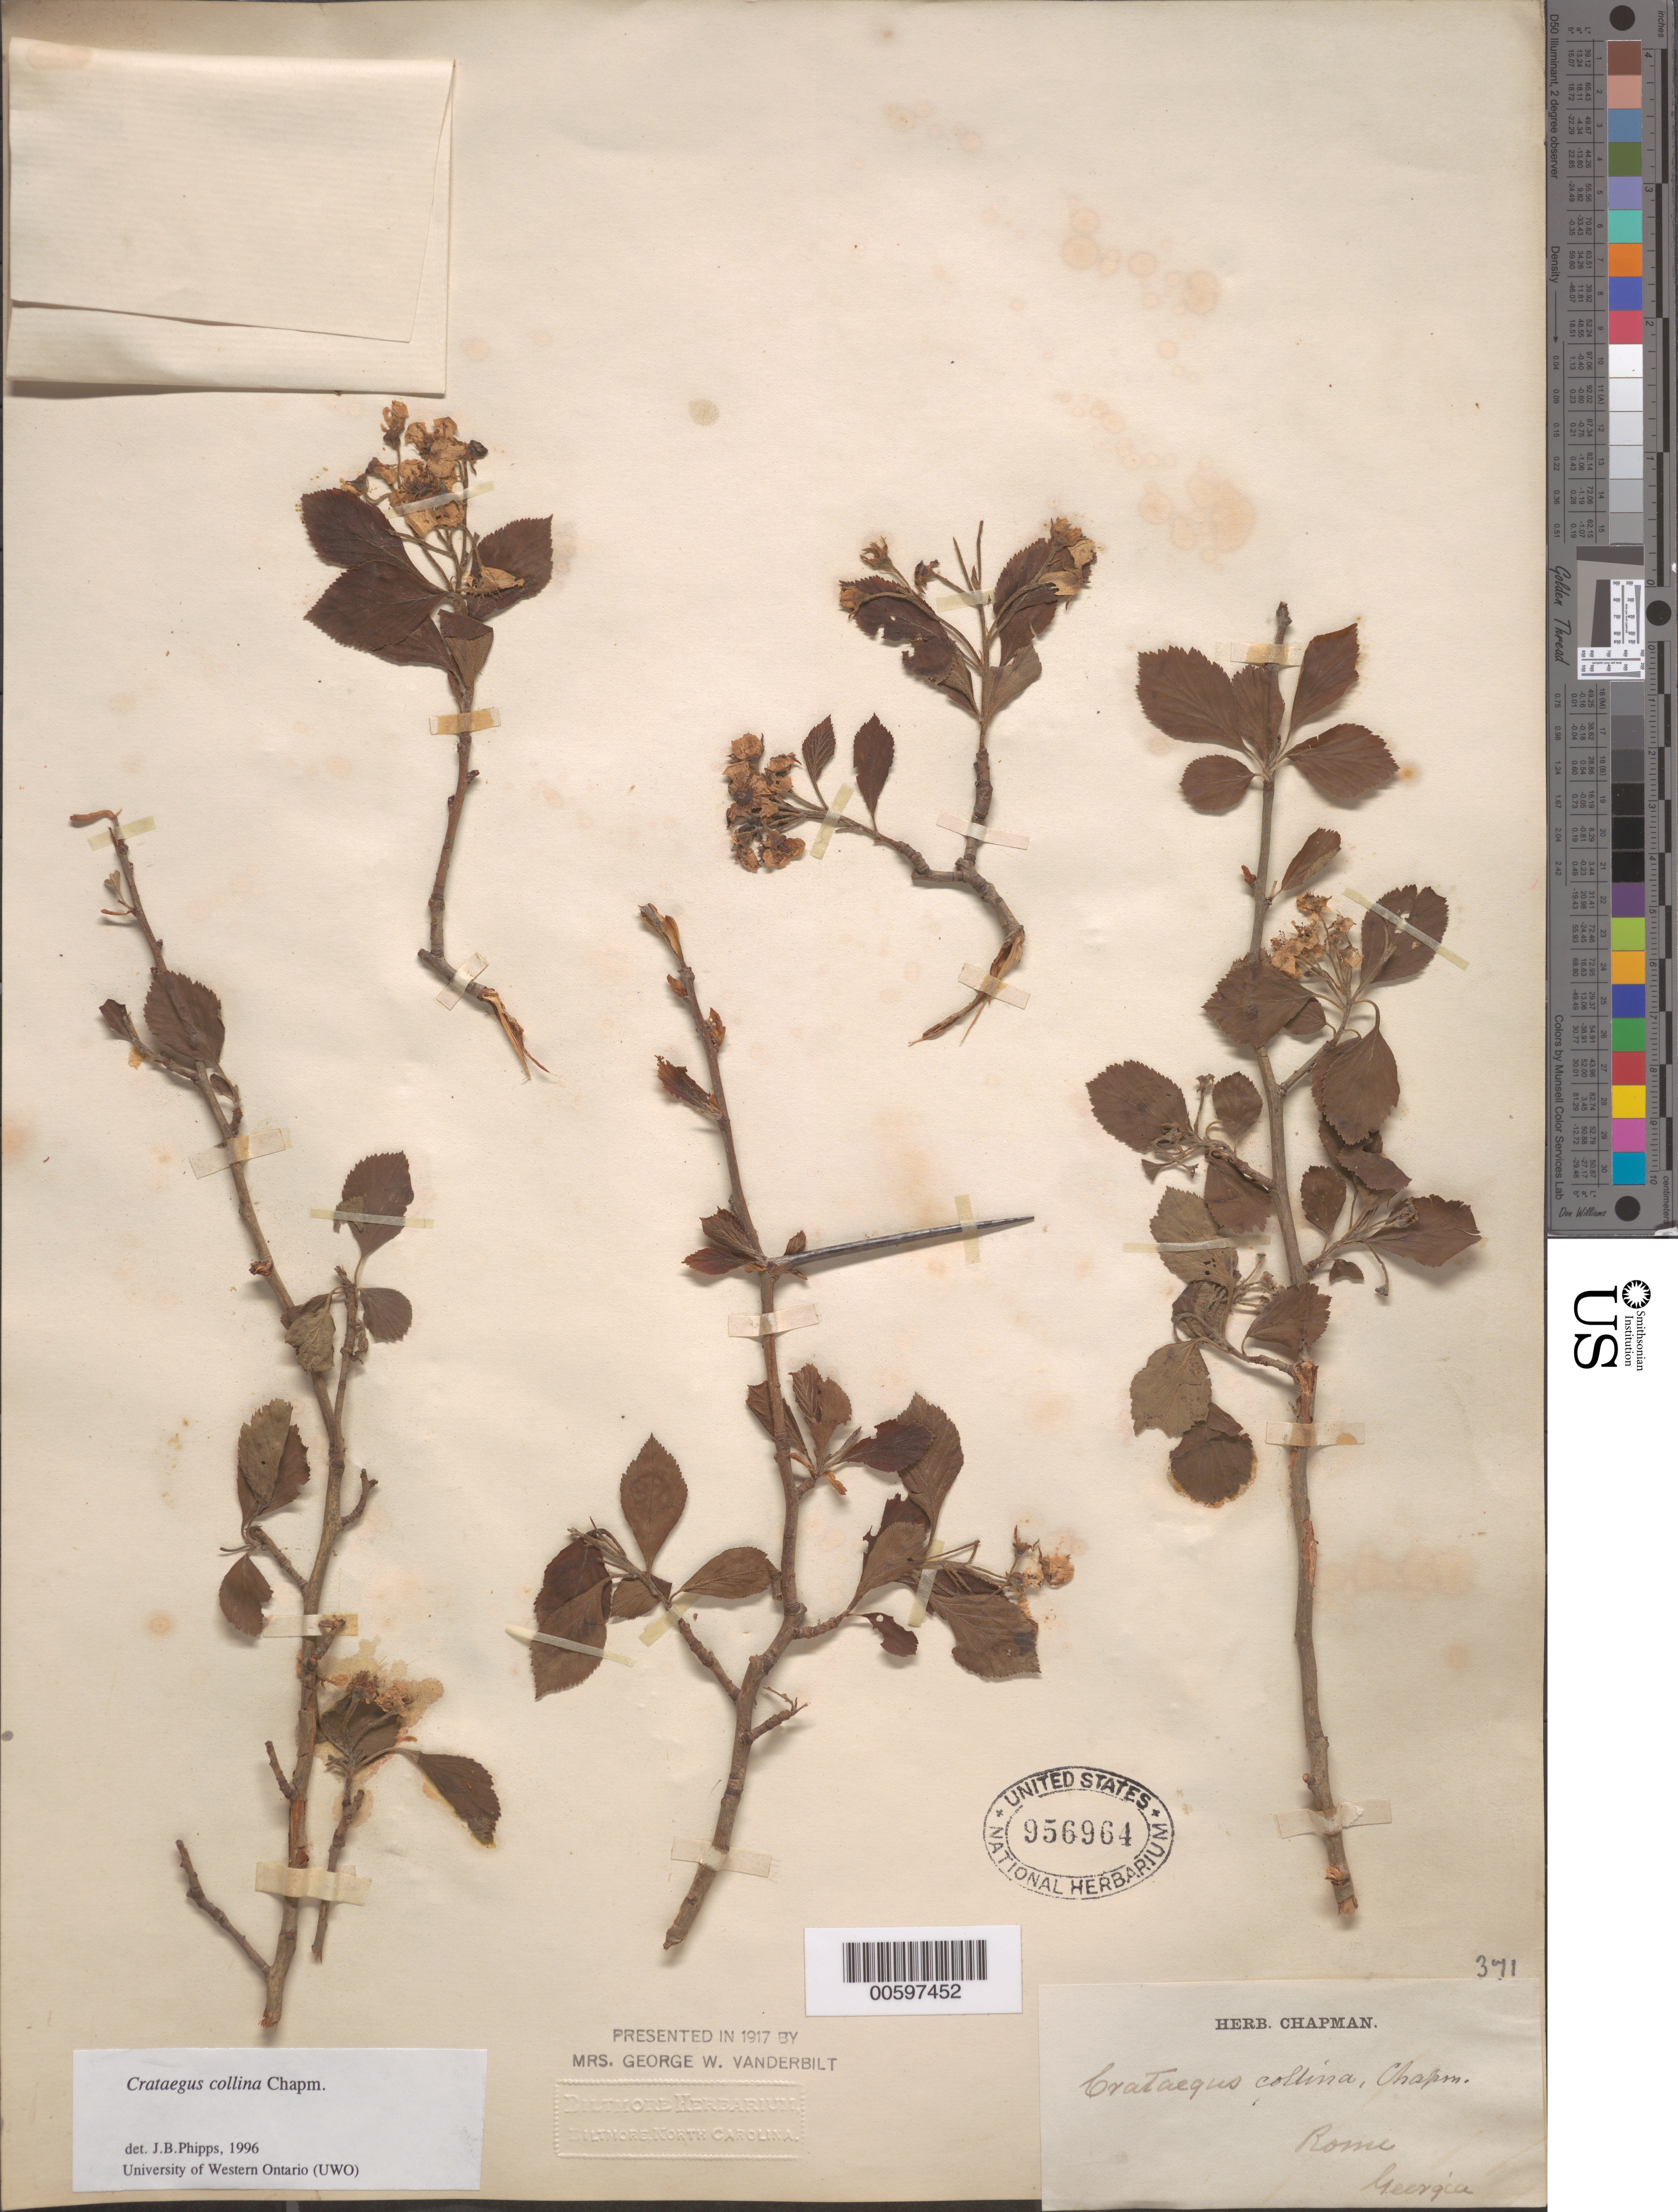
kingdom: Plantae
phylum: Tracheophyta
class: Magnoliopsida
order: Rosales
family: Rosaceae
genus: Crataegus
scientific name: Crataegus collina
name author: Chapm.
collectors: ex herb. Chapman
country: United States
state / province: Georgia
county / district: Floyd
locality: Rome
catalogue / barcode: US 956964